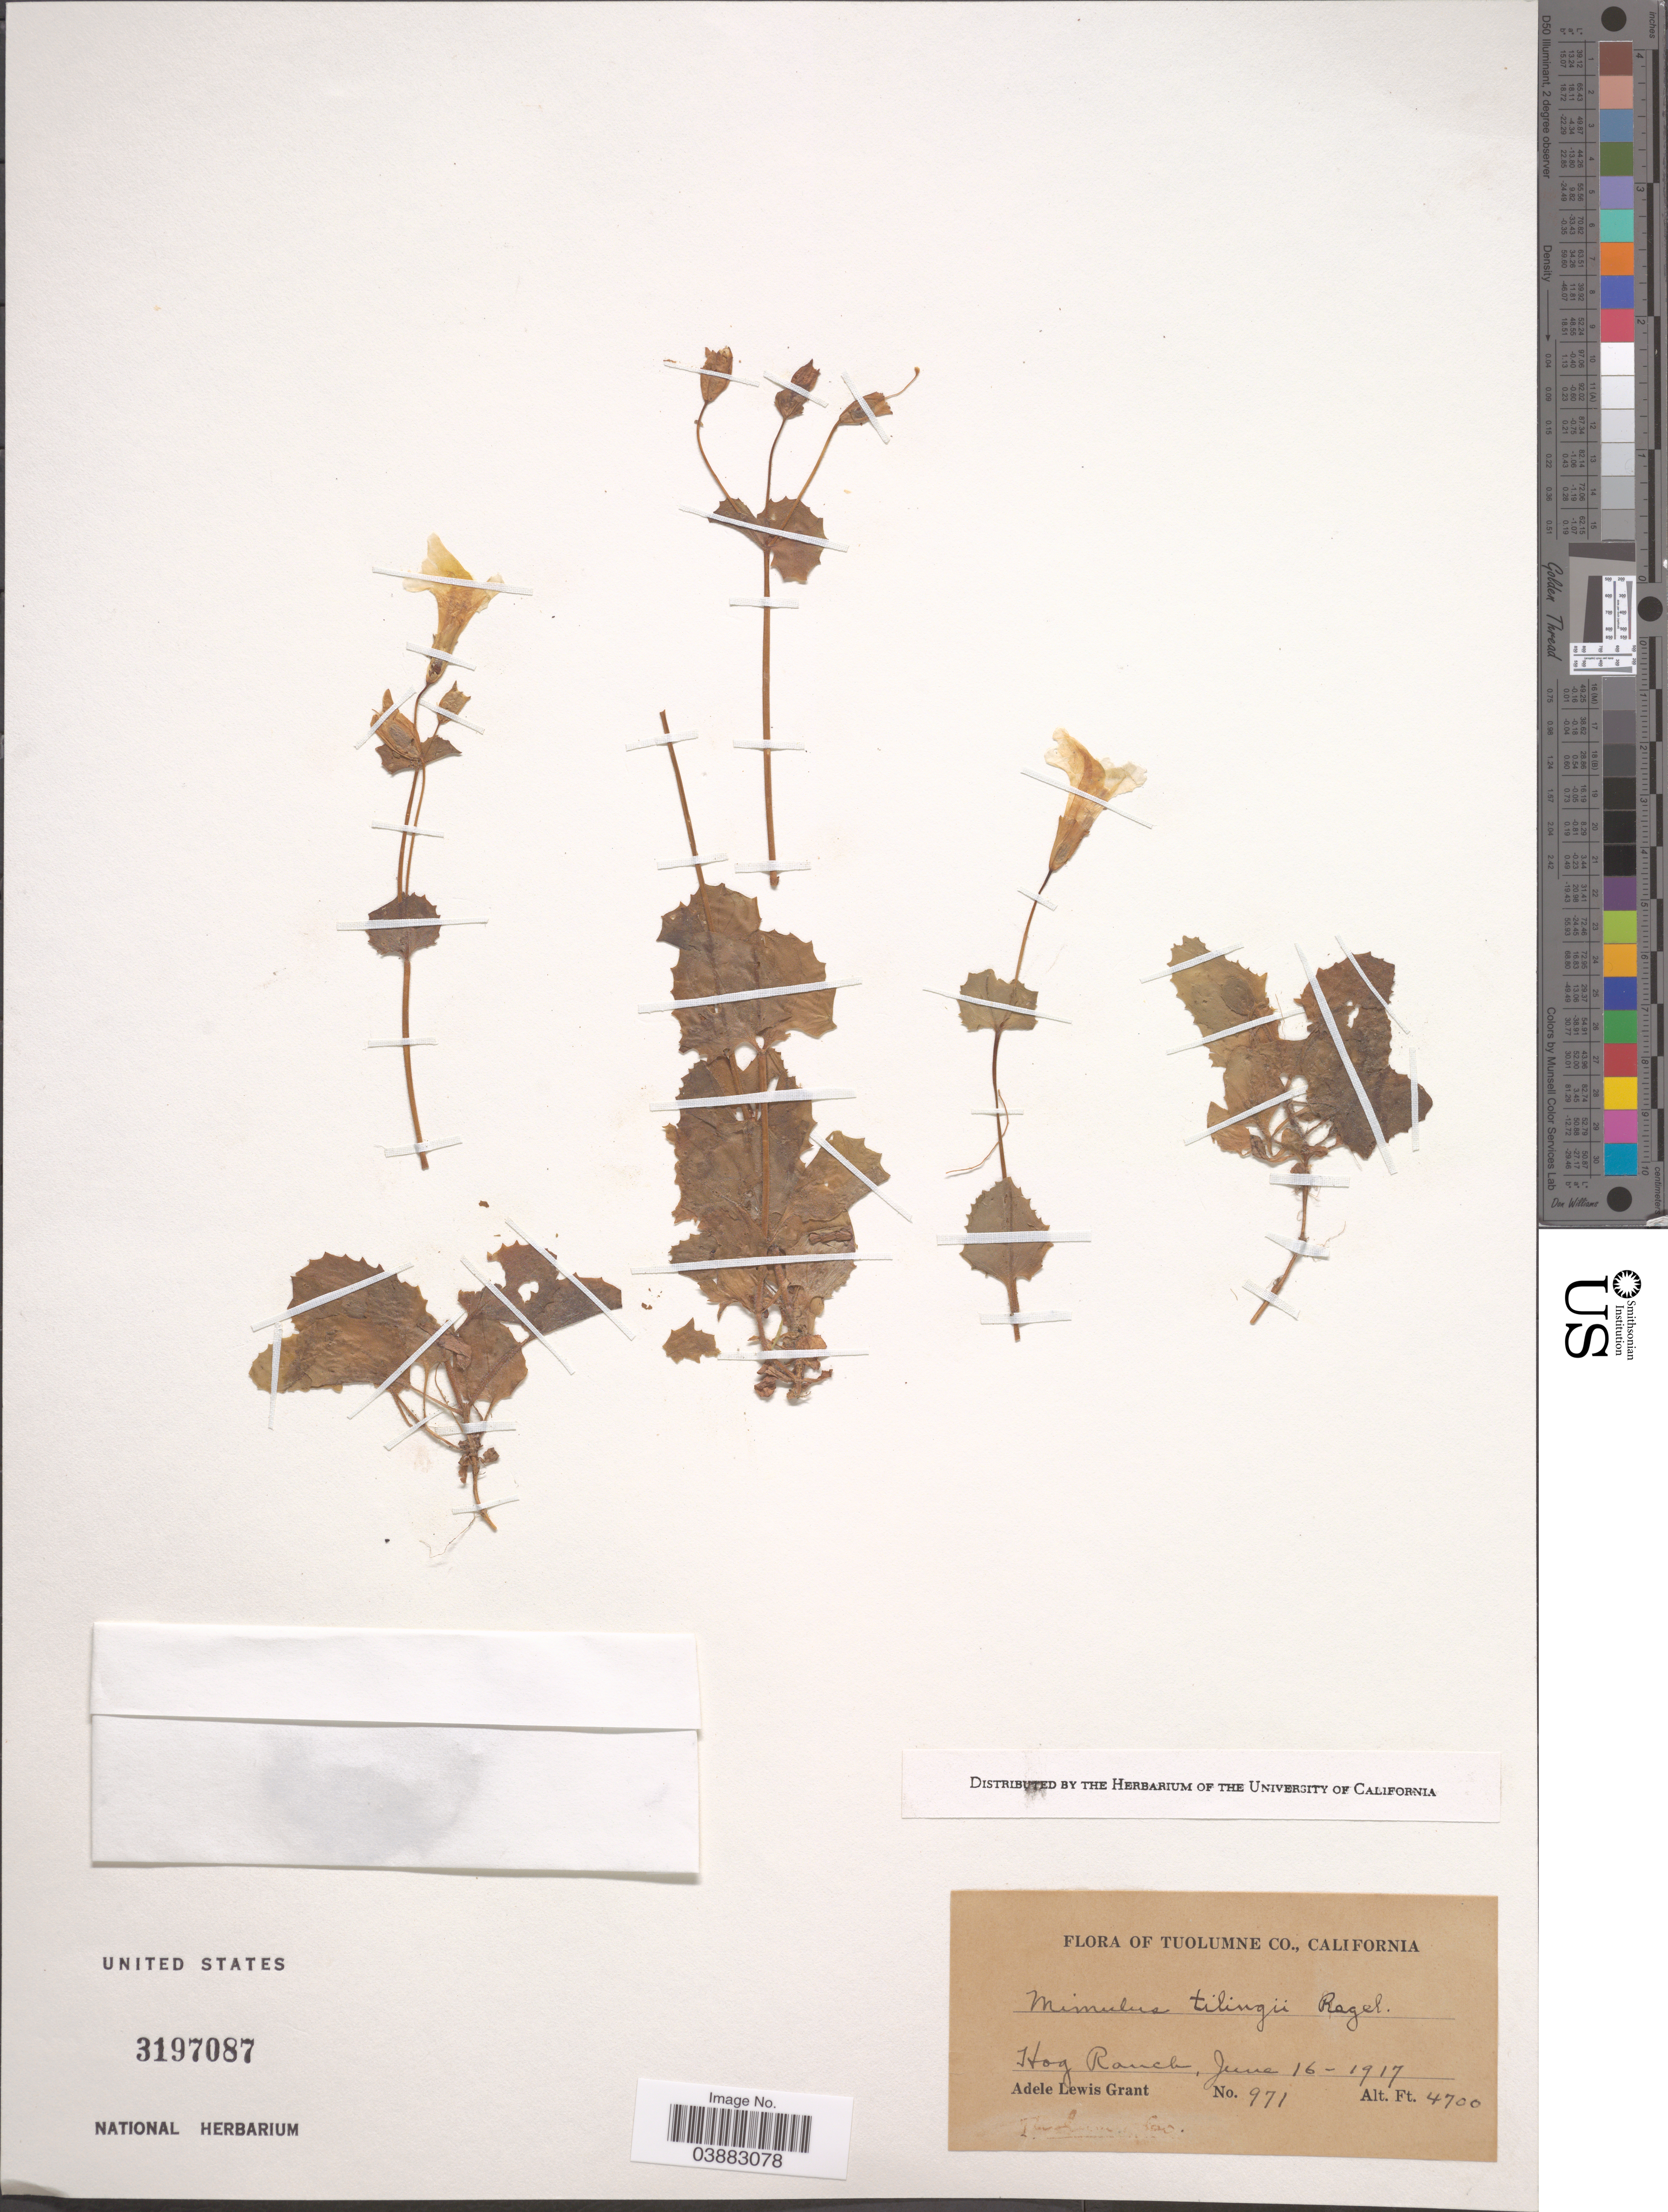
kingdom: Plantae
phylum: Tracheophyta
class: Magnoliopsida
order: Lamiales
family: Phrymaceae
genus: Mimulus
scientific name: Mimulus tilingii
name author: Regel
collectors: A. L. Grant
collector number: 971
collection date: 1917-06-16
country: United States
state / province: California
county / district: Tuolumne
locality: Tuolumne Co. Hog Ranch.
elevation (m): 1433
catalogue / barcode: US 3197087